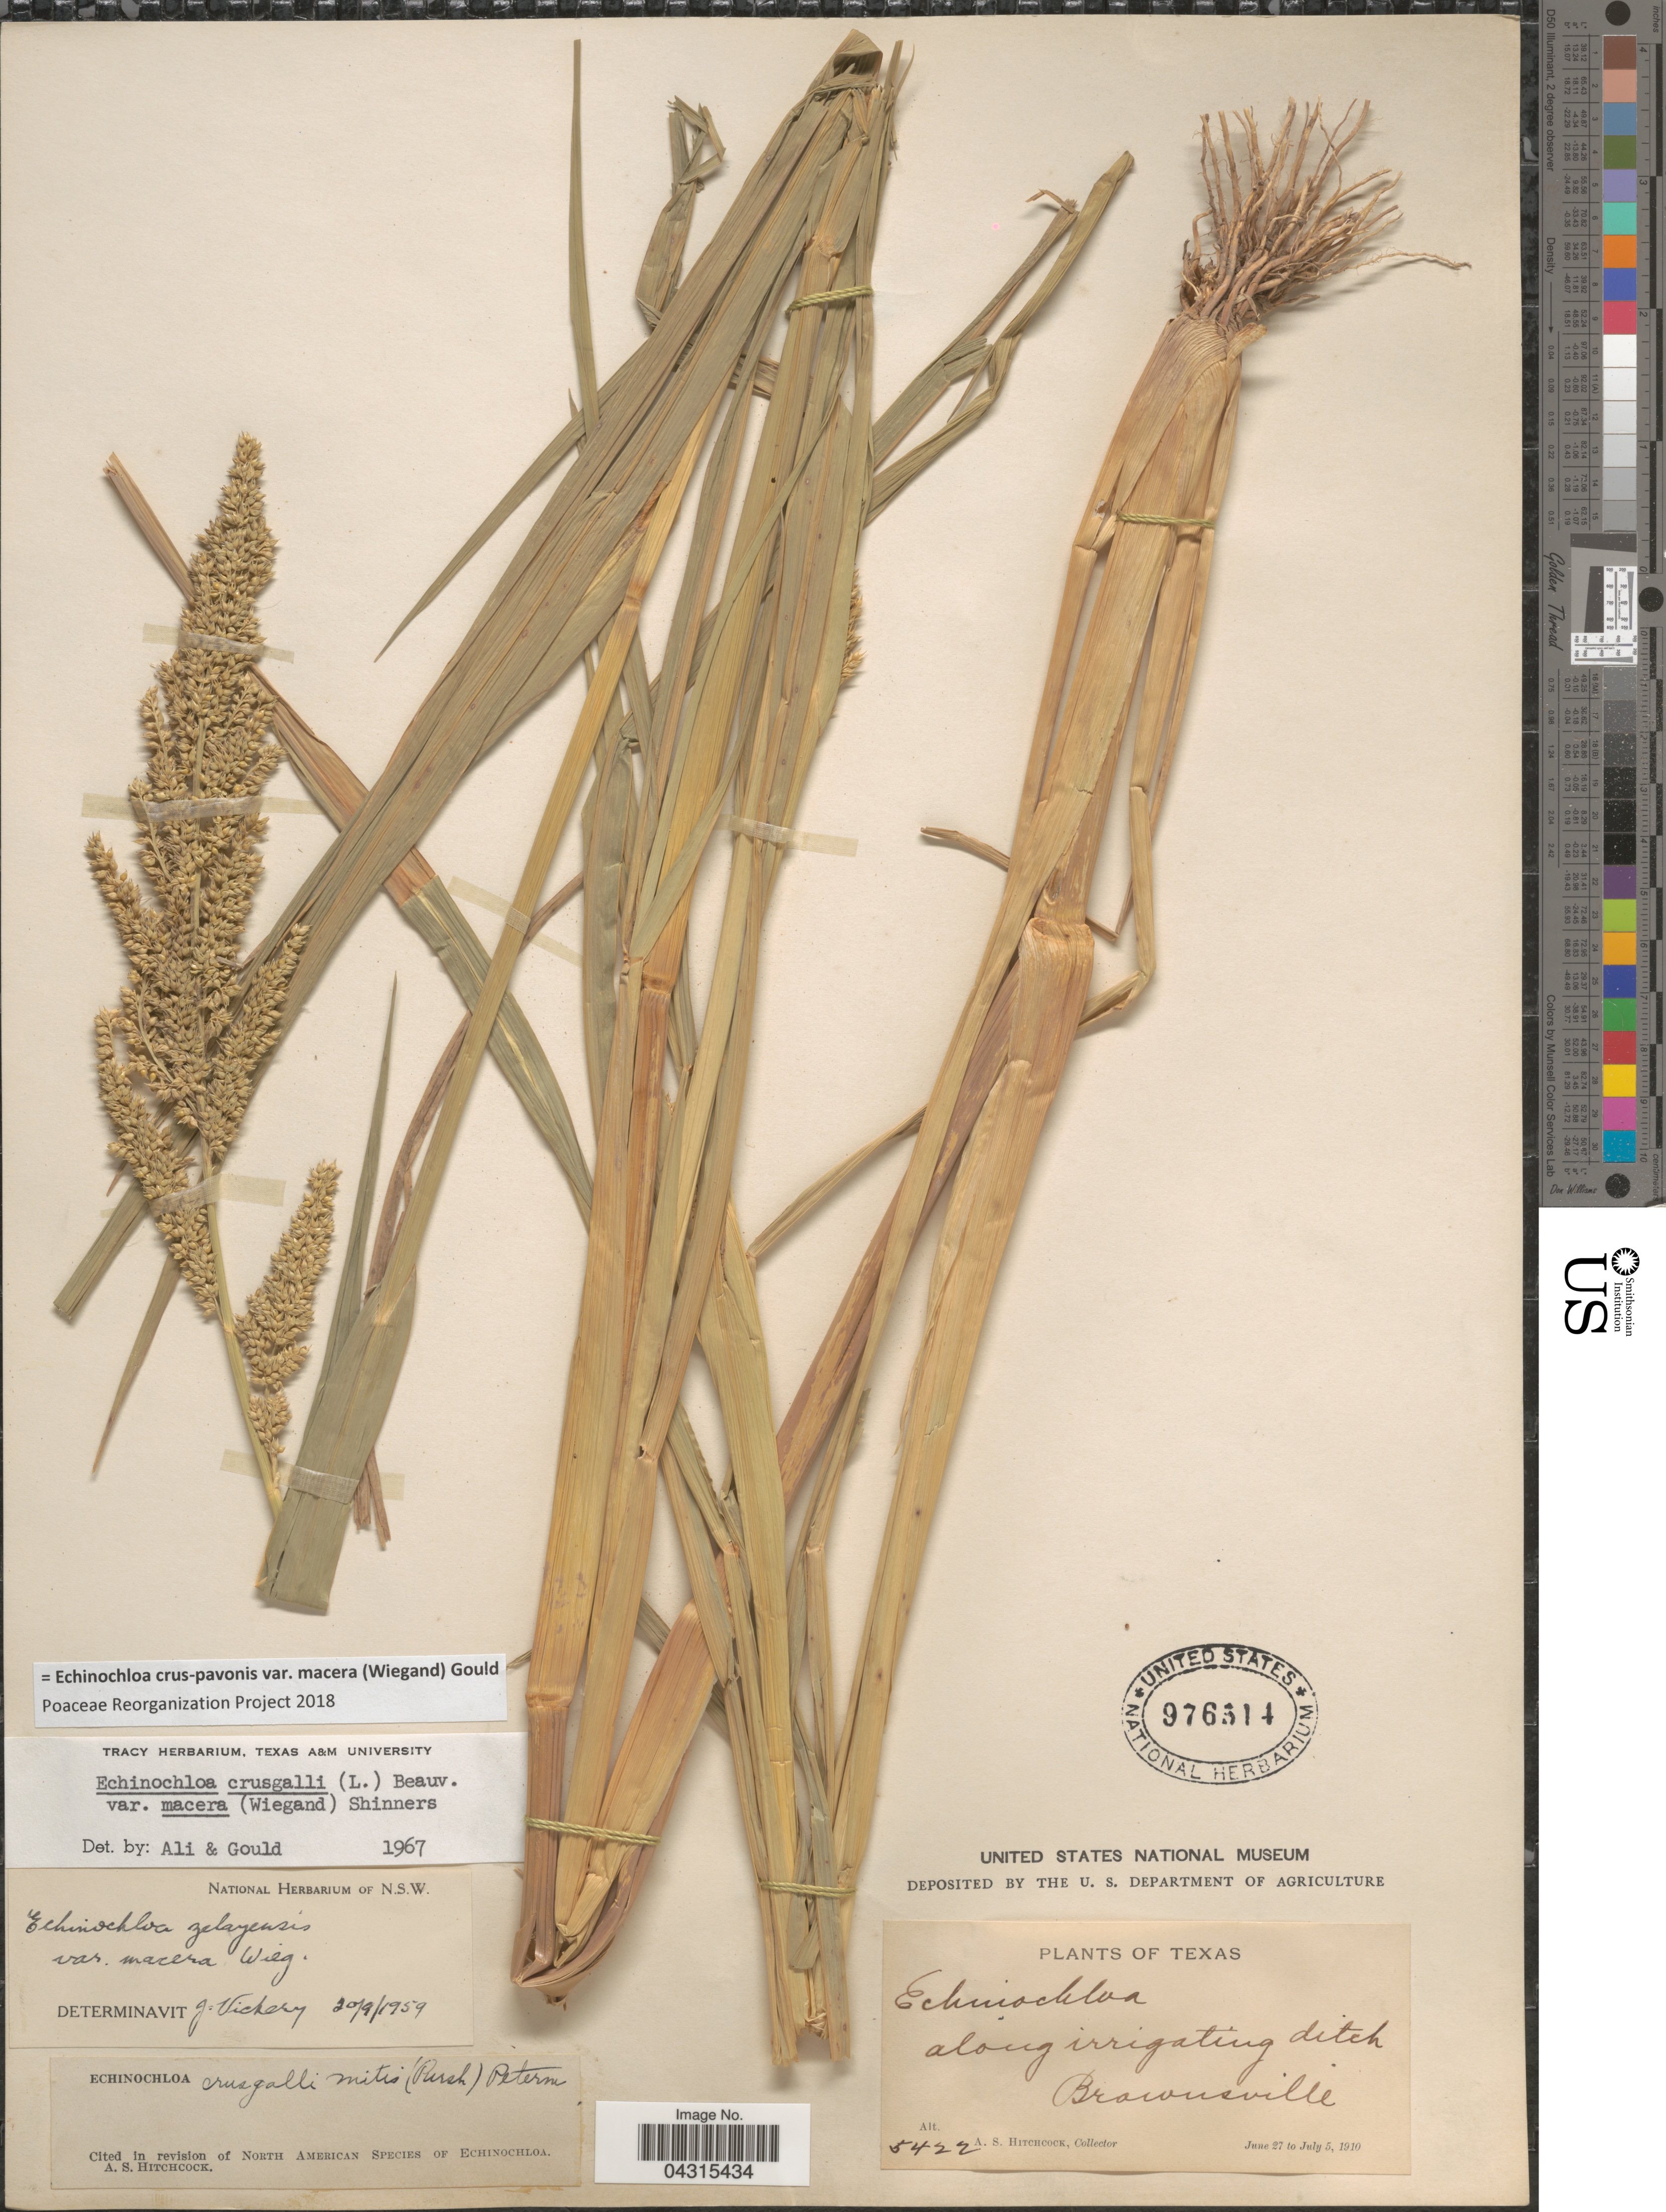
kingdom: Plantae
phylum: Tracheophyta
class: Liliopsida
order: Poales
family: Poaceae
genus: Echinochloa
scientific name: Echinochloa crus-pavonis var. macera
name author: (Wiegand) Gould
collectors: A. S. Hitchcock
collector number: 5422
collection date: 1910-06-27/1910-07-05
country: United States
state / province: Texas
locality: Along irrigating ditch. Brownsville.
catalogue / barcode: US 976514